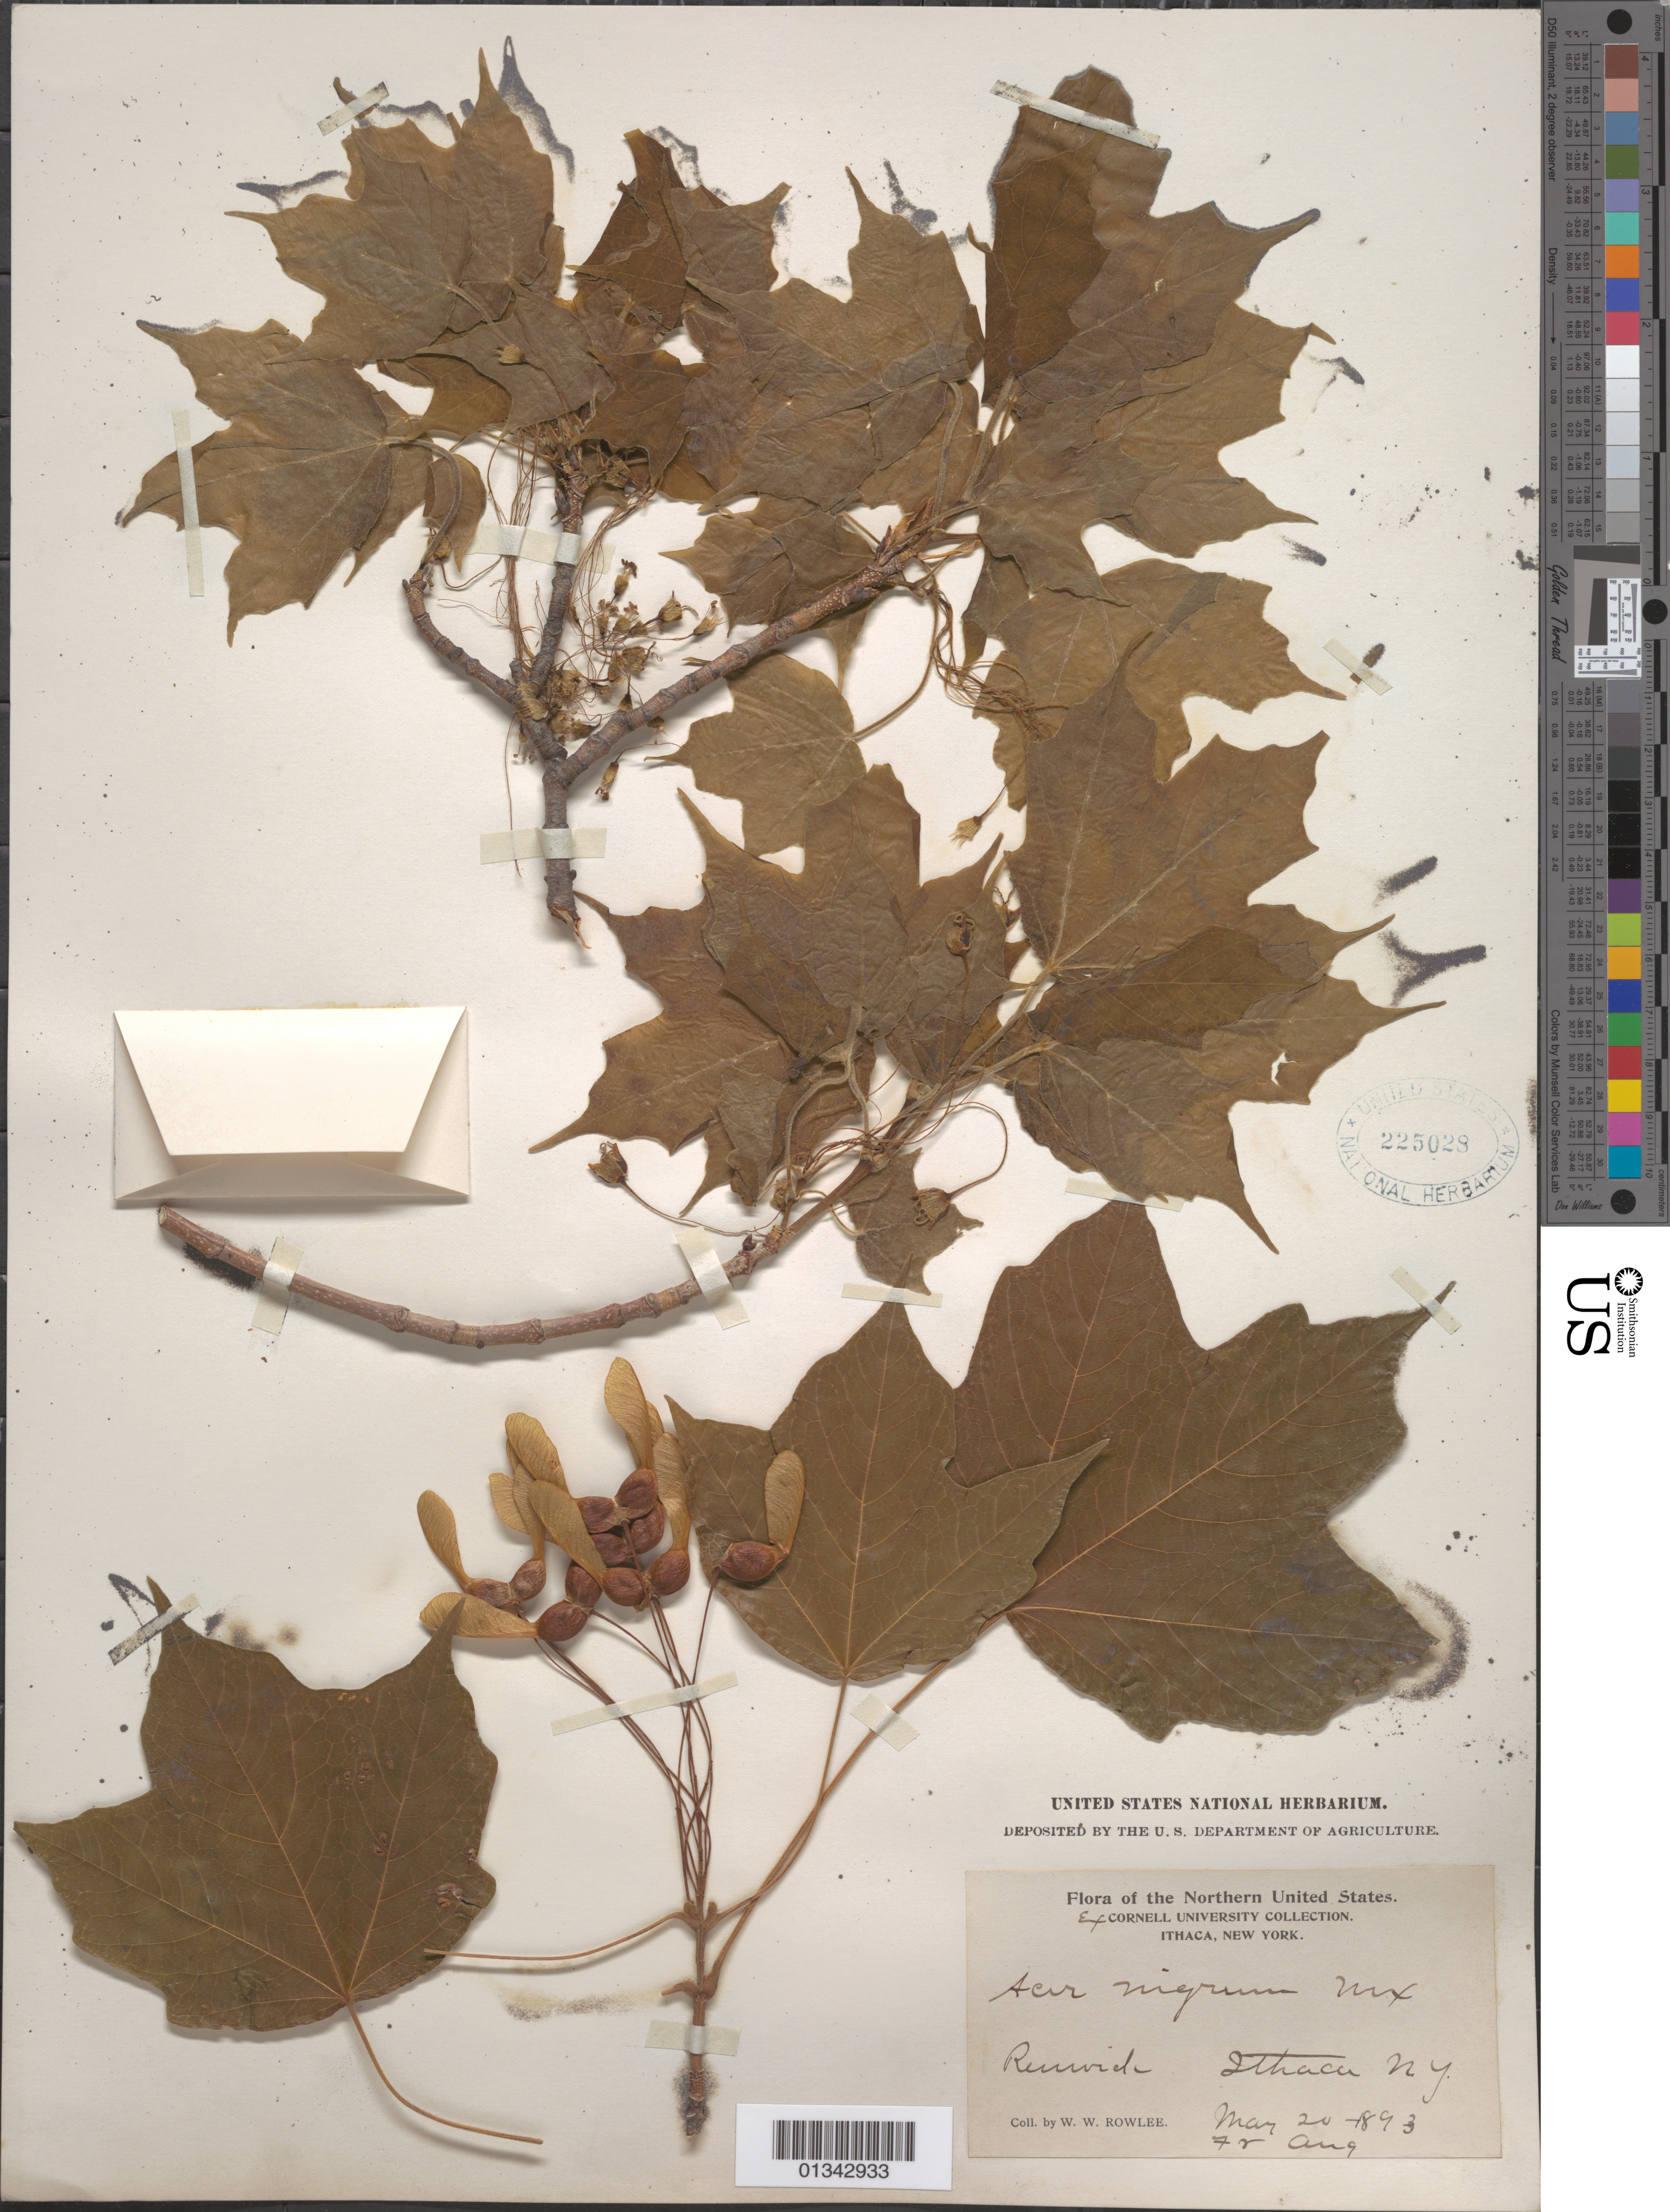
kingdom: Plantae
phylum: Tracheophyta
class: Magnoliopsida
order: Sapindales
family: Sapindaceae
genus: Acer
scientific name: Acer saccharum subsp. nigrum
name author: (F. Michx.) Desmarais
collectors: W. W. Rowlee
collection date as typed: Mar 20 1893 Fr Aug 1893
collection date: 1893-03-20,1893-08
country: United States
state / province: New York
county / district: Tompkins County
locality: Ithaca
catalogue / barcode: US 225028